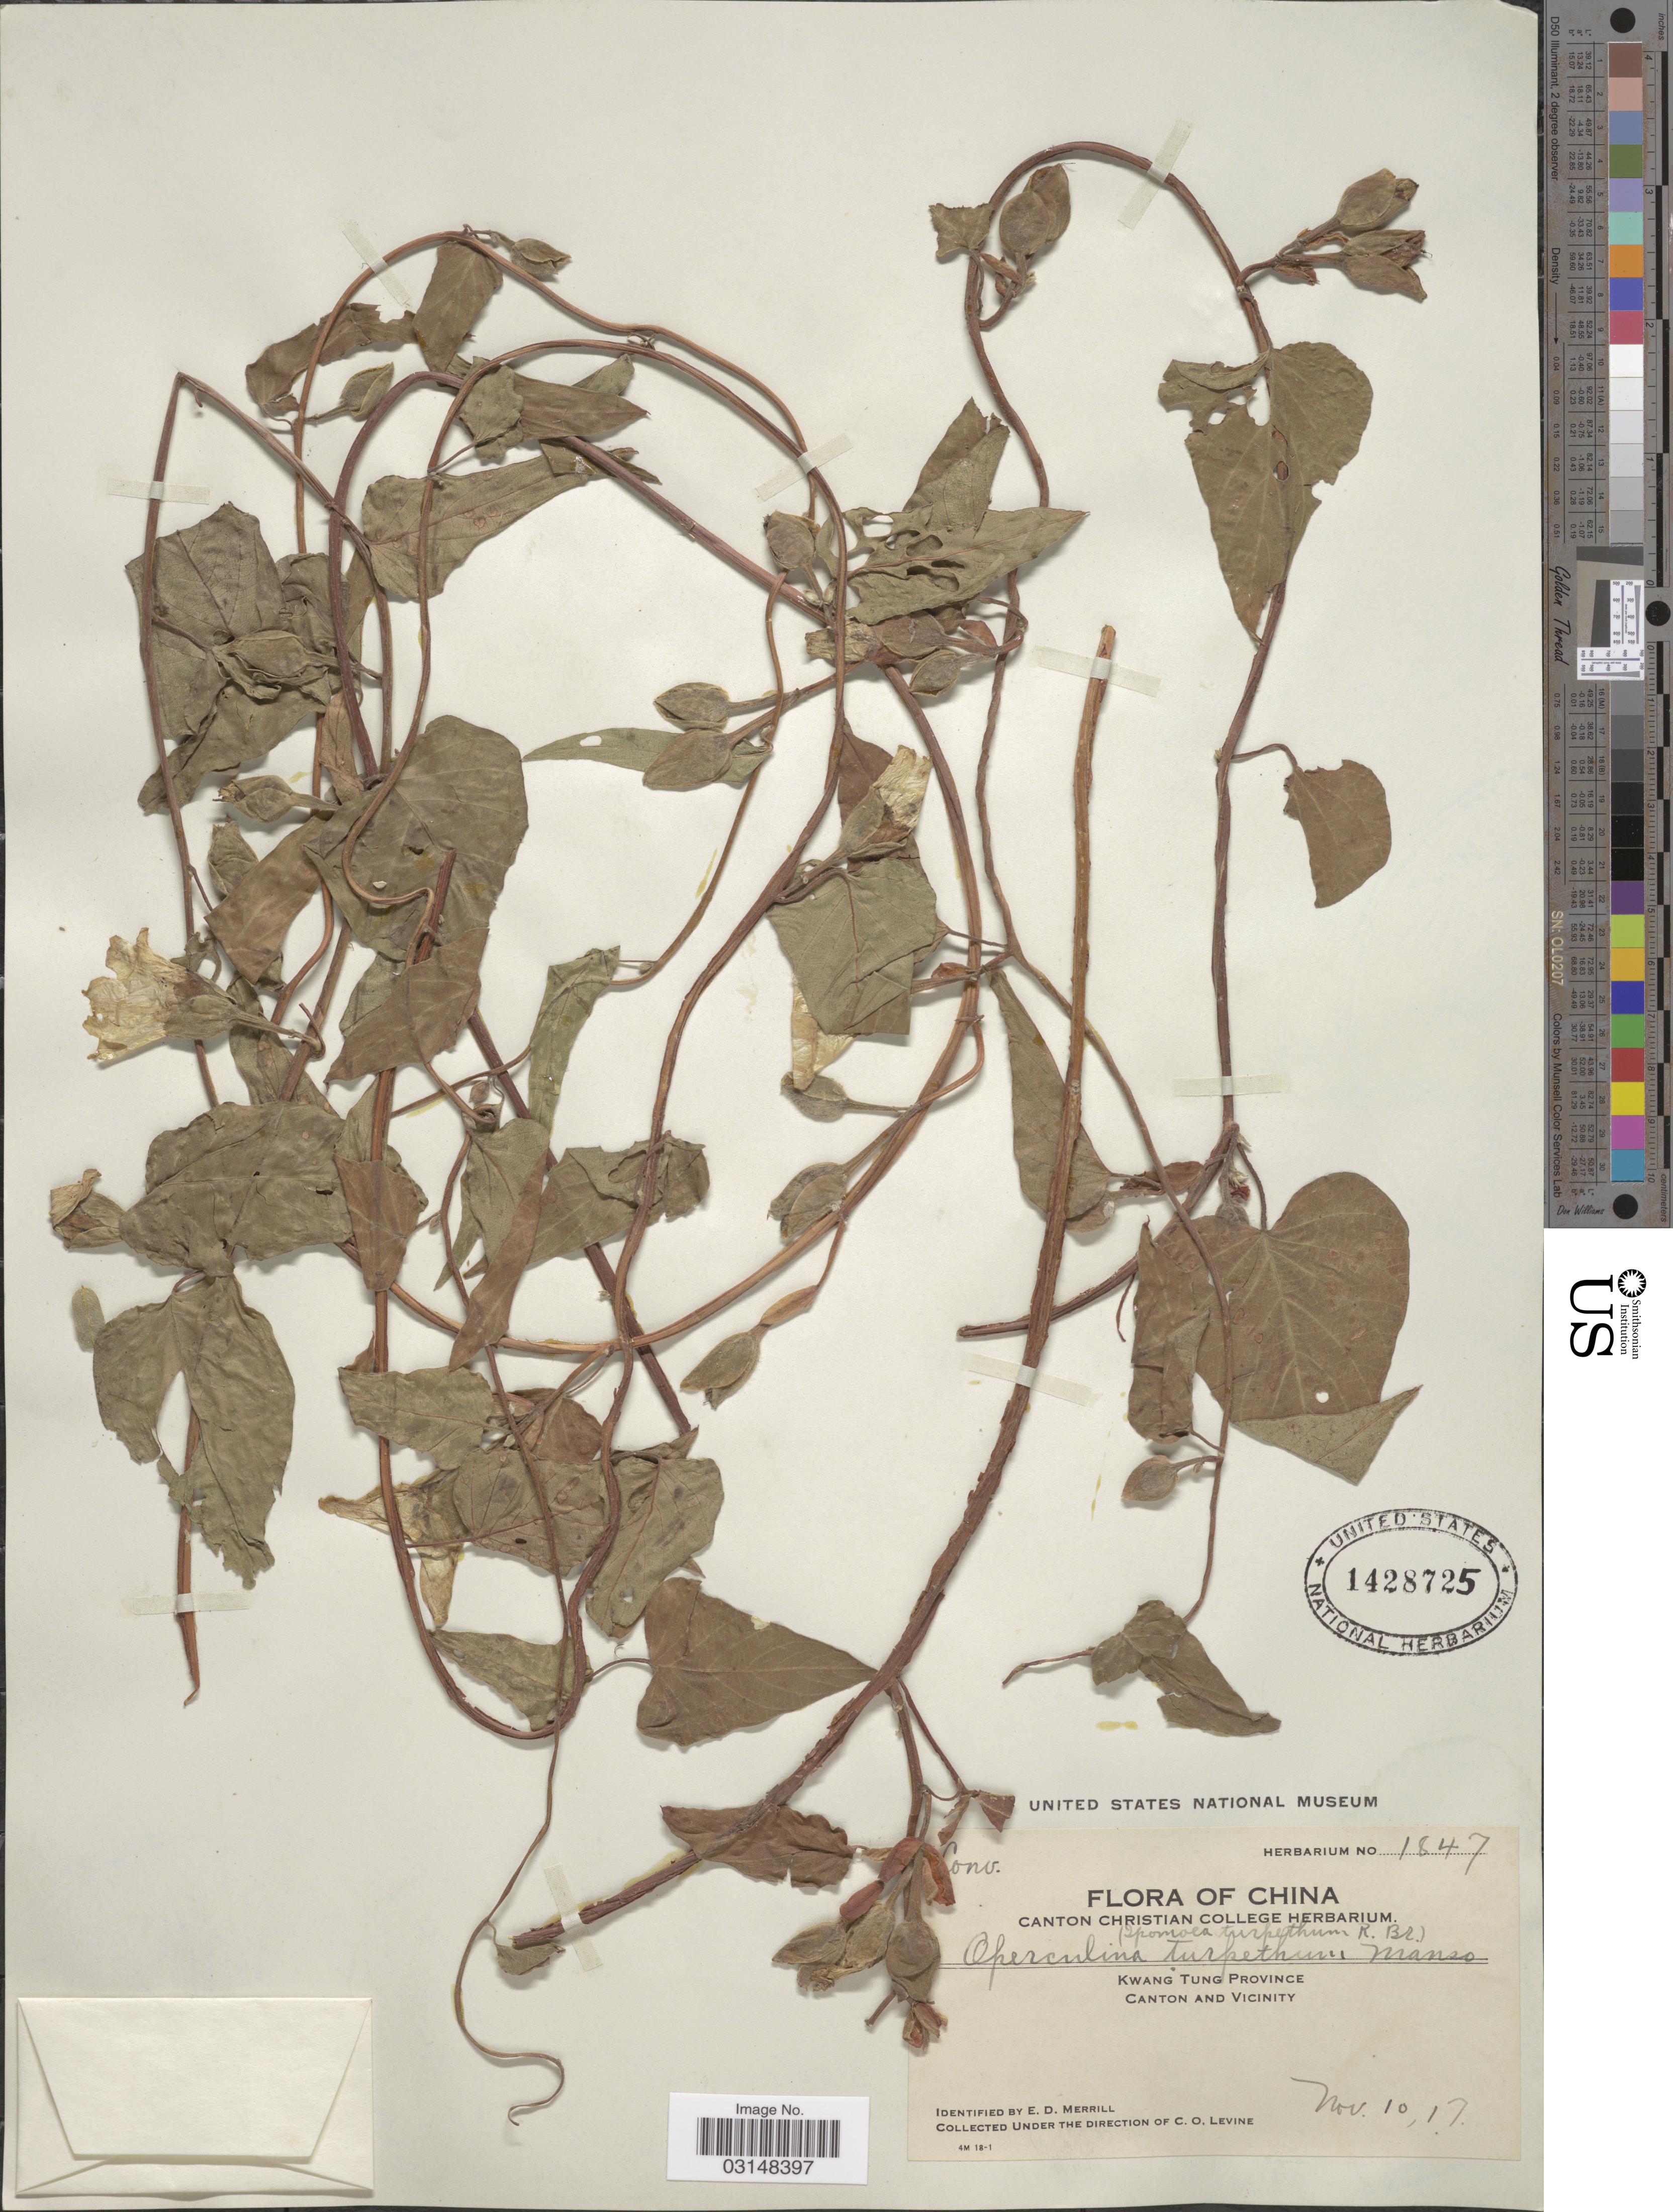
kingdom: Plantae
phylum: Tracheophyta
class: Magnoliopsida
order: Solanales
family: Convolvulaceae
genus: Operculina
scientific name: Operculina turpethum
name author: (L.) Silva Manso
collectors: C. O. Levine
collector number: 1847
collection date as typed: Transcribed d/m/y: 10/11/17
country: China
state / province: Guangdong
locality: Kwang Tung Province, Canton and Vicinity.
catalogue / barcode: US 1428725